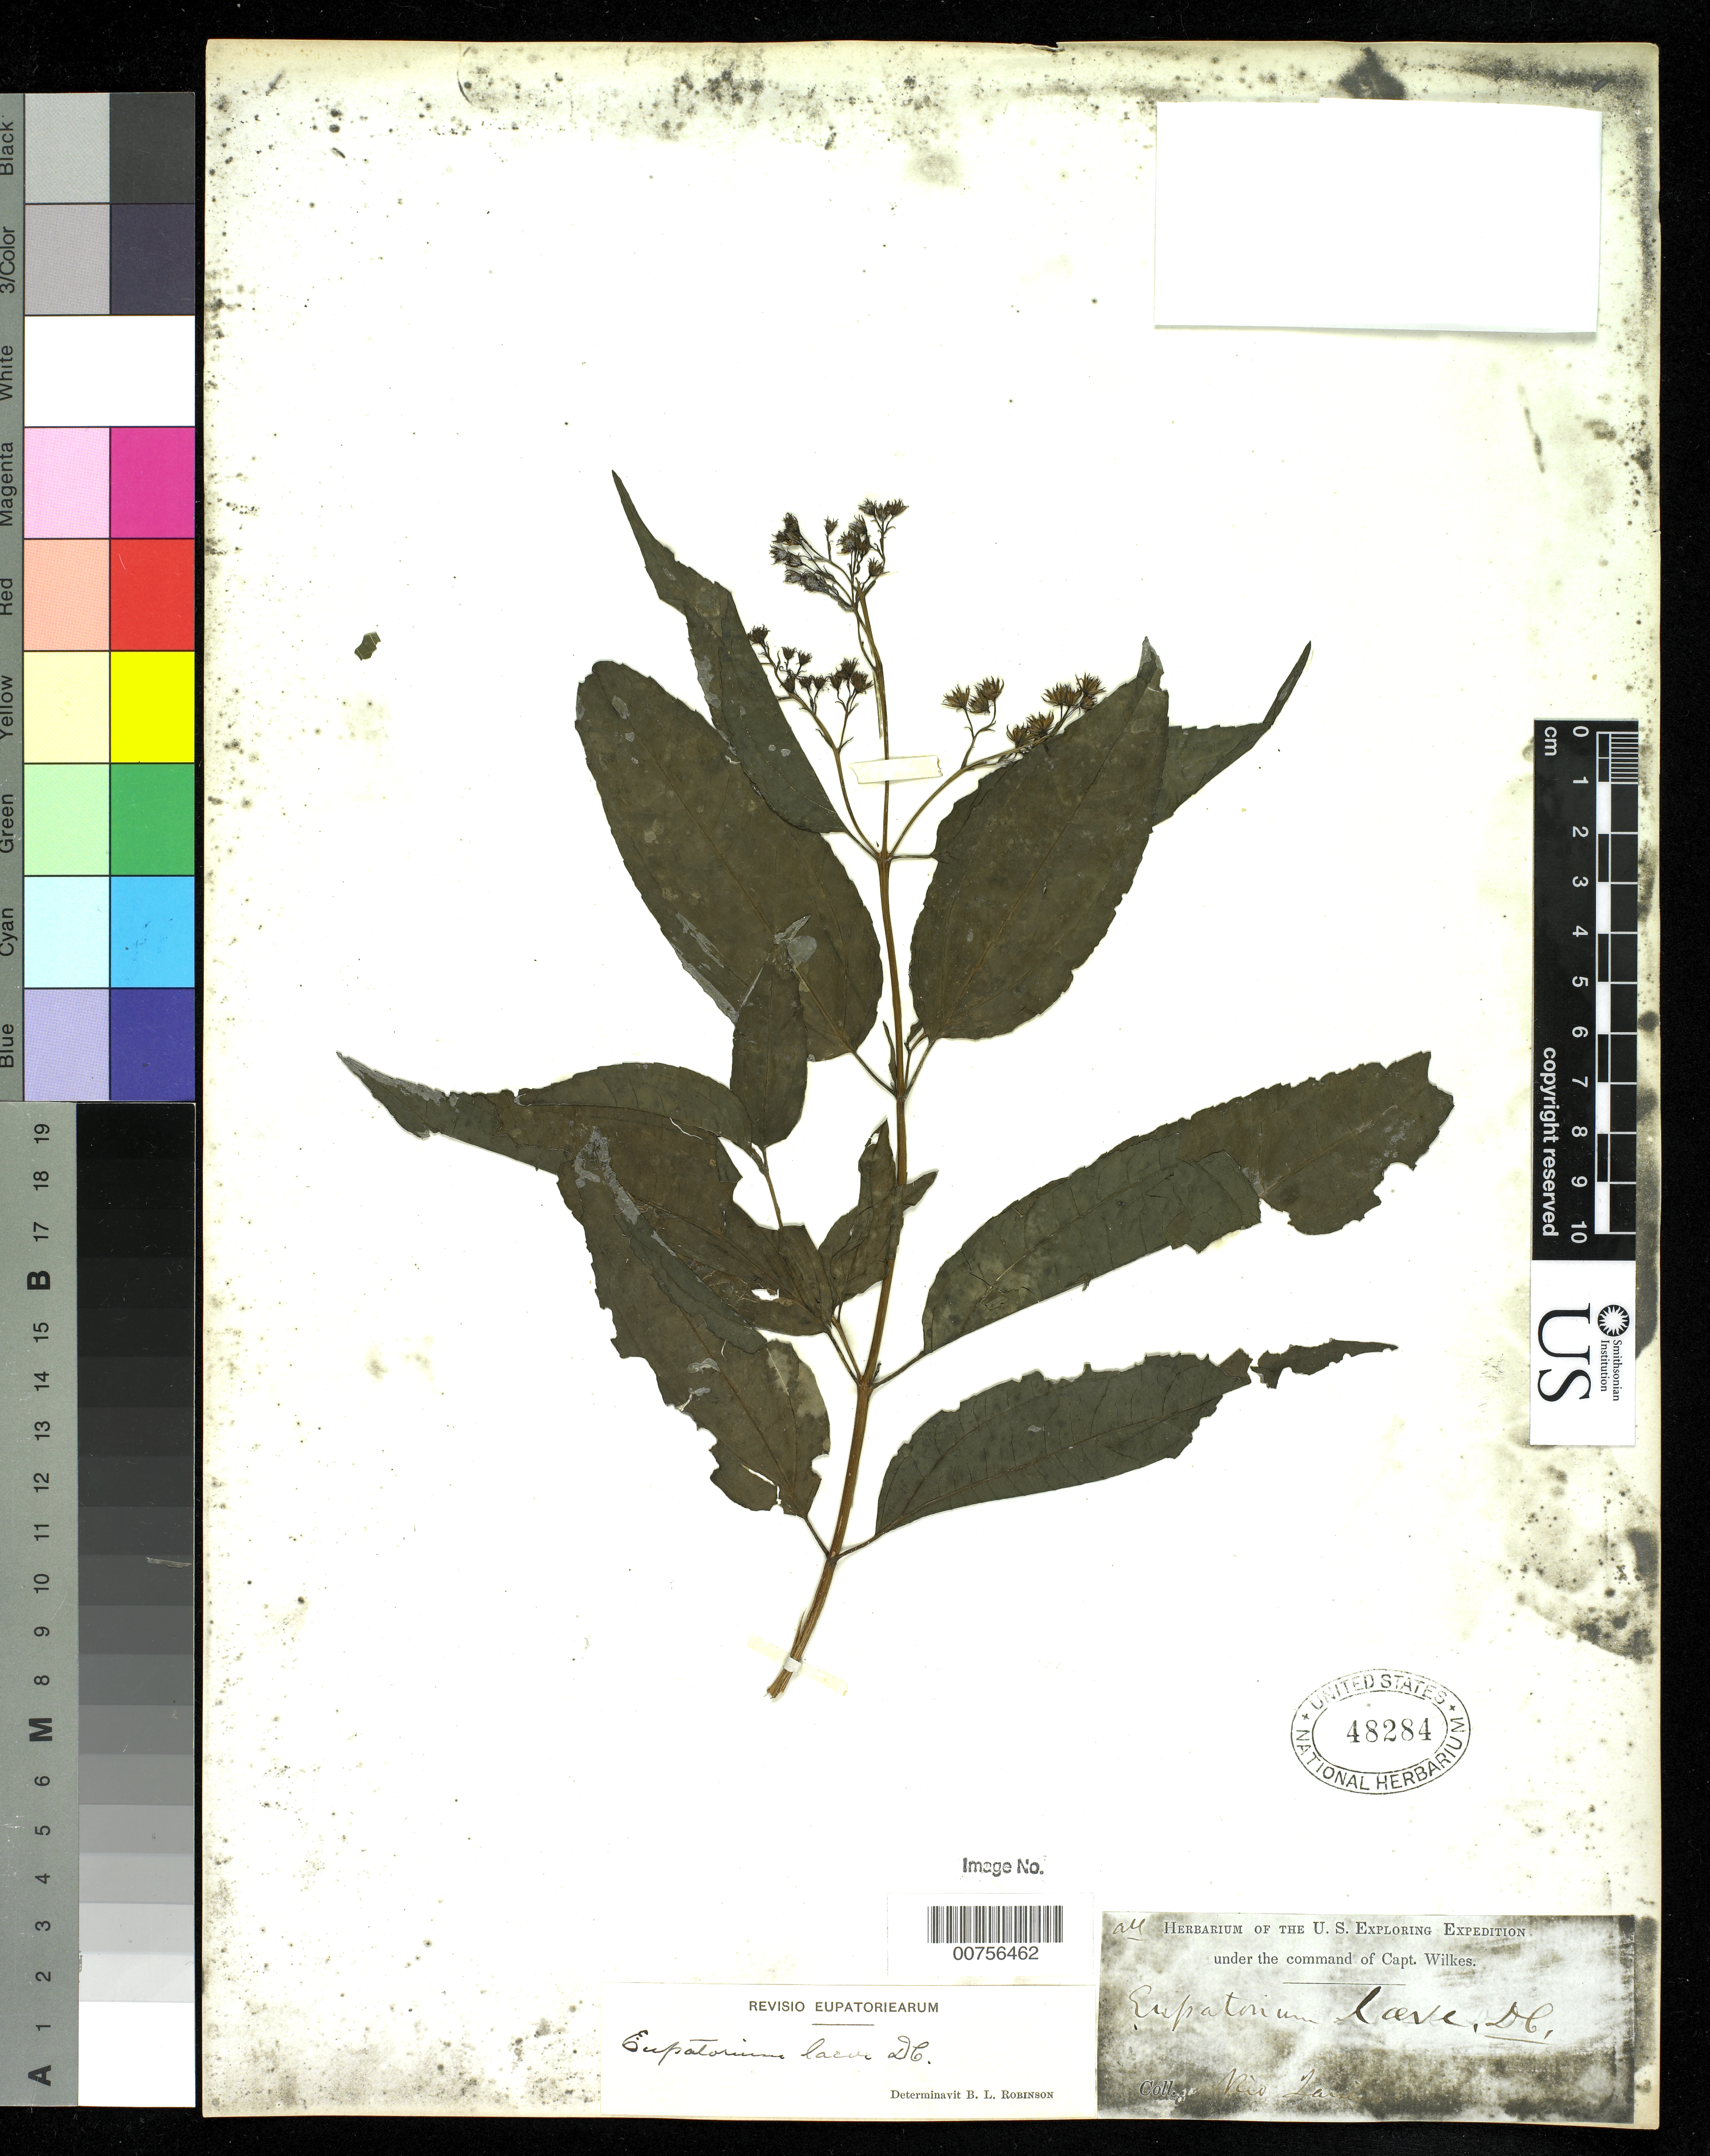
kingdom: Plantae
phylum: Tracheophyta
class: Magnoliopsida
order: Asterales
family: Asteraceae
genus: Koanophyllon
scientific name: Koanophyllon simillimum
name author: (B.L. Rob.) R.M. King & H. Rob.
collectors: Wilkes Explor. Exped.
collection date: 1838/1842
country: Brazil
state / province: Rio de Janeiro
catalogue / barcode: US 48284